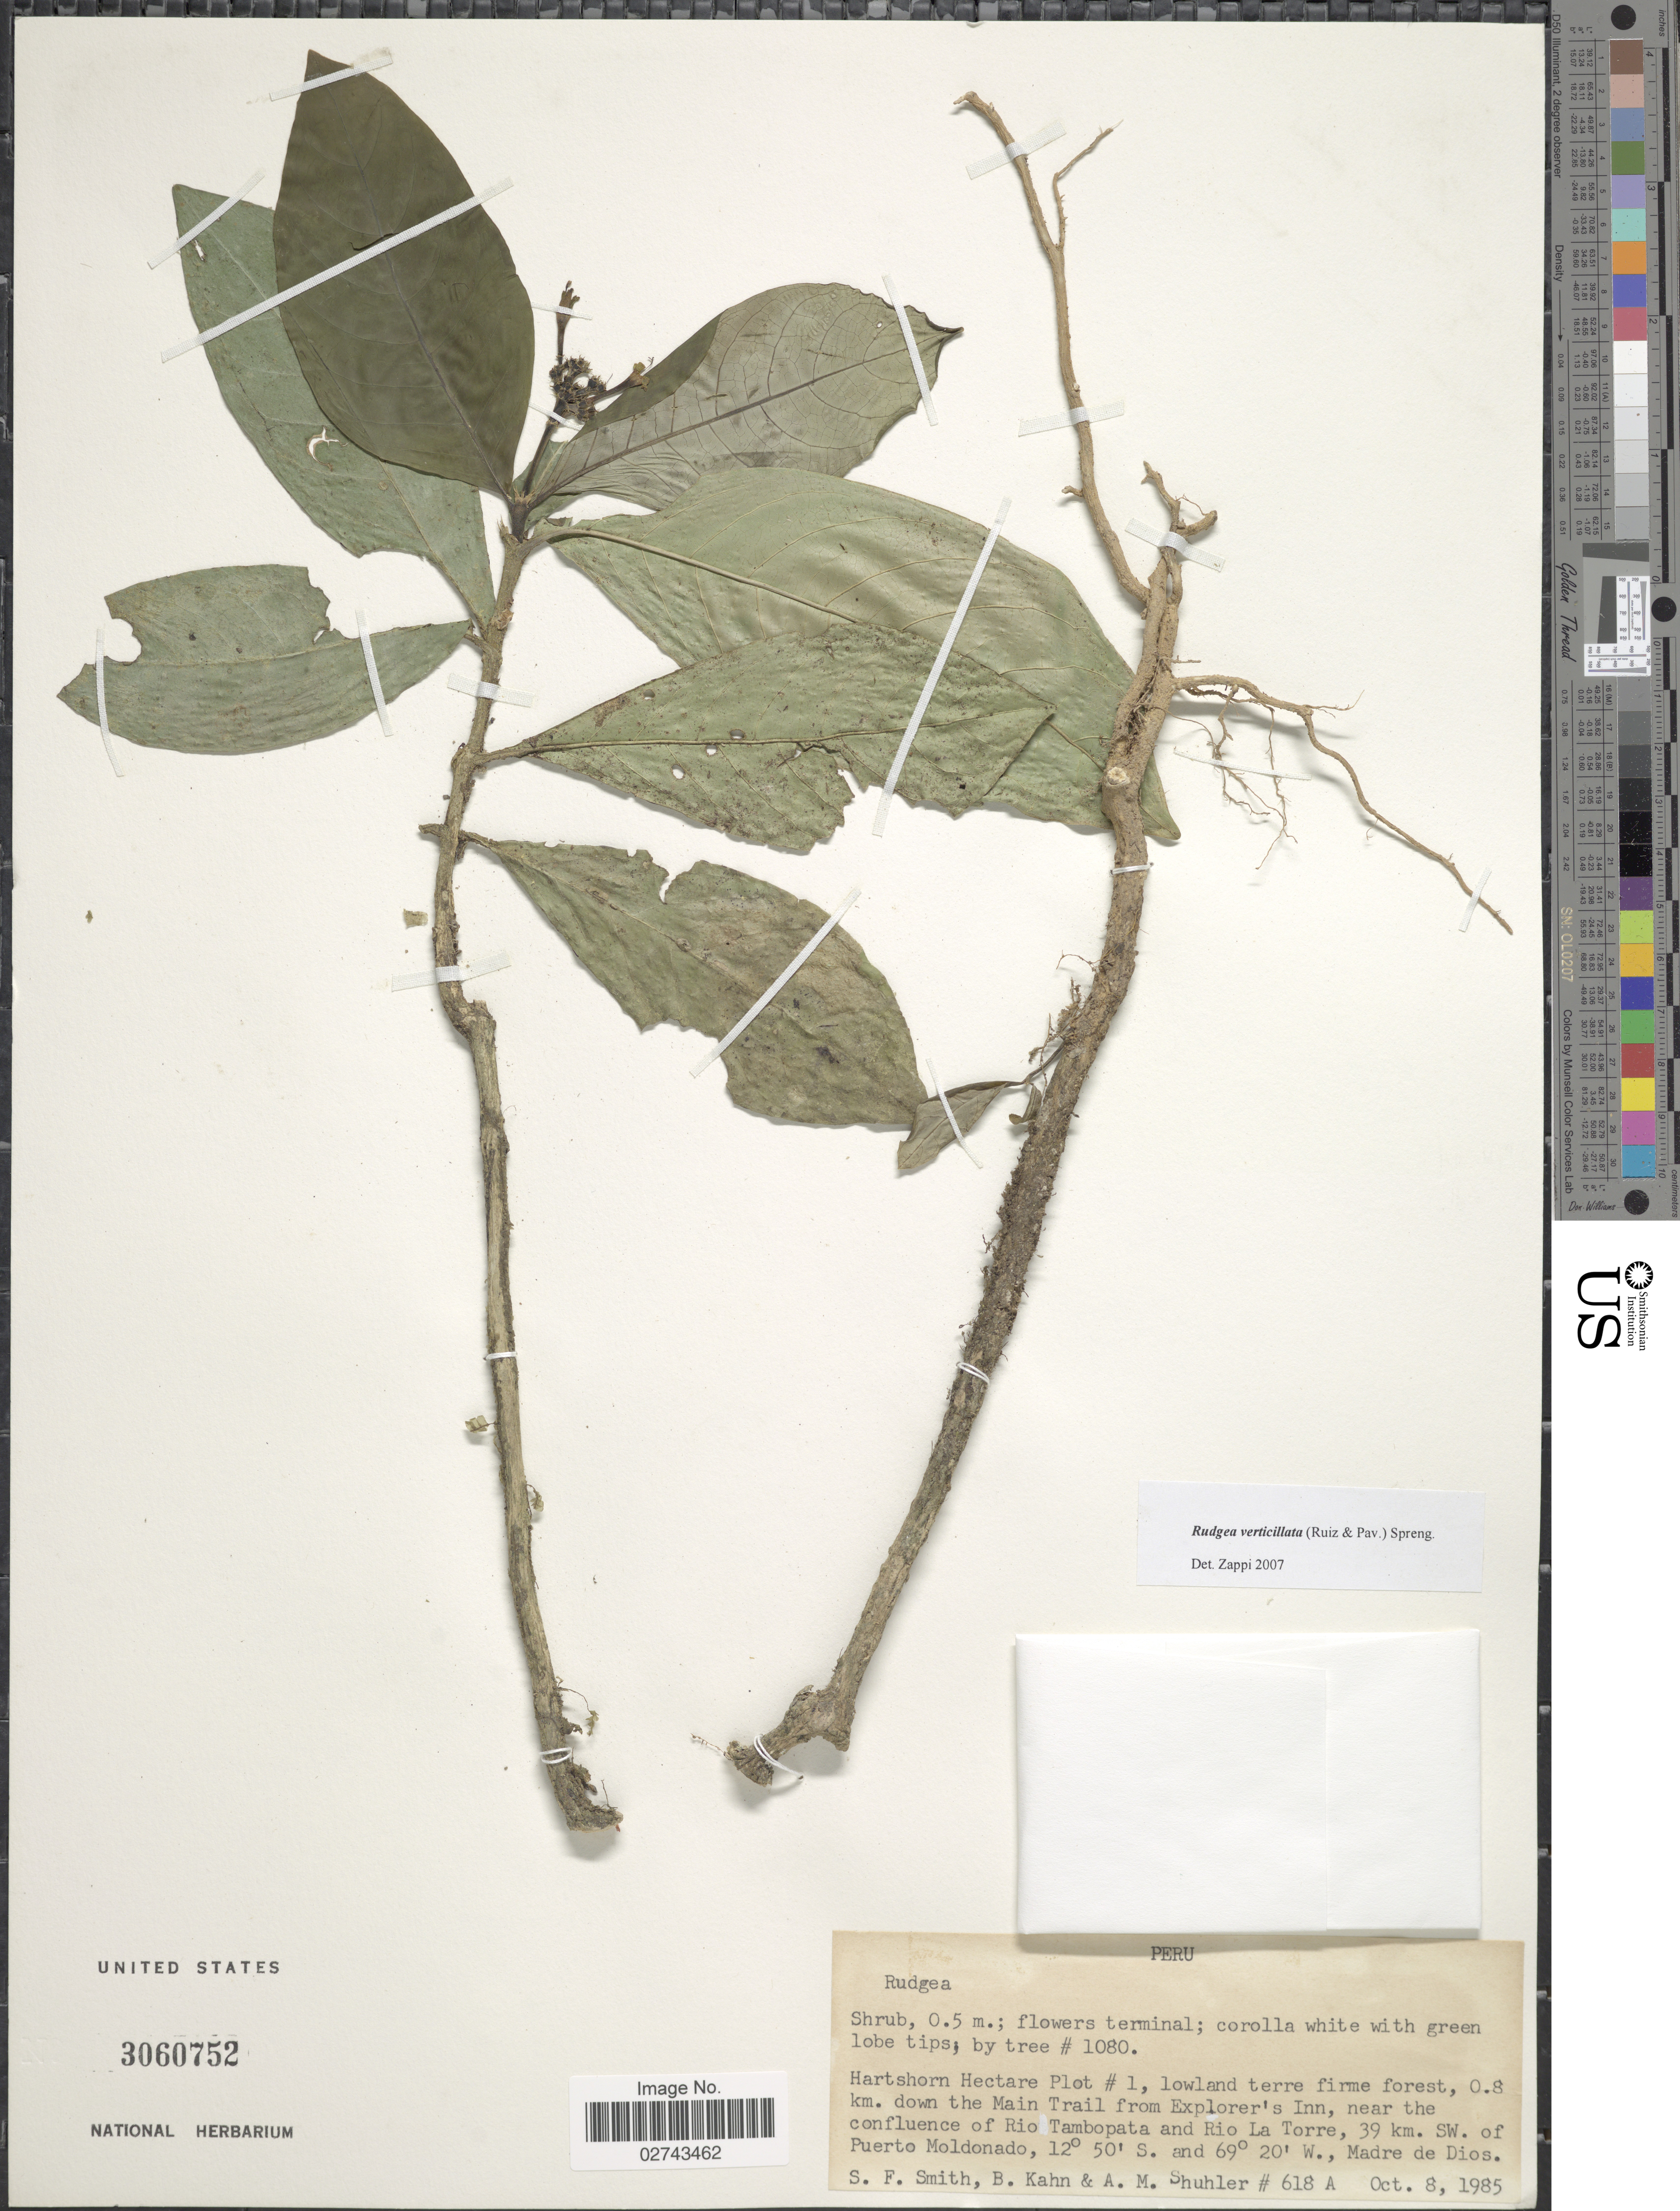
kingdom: Plantae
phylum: Tracheophyta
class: Magnoliopsida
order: Gentianales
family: Rubiaceae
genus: Rudgea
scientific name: Rudgea verticillata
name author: (Ruiz & Pav.) Spreng.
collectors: S.F. Smith, B. Kahn & A. Shuhler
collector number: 618 A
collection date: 1985-10-08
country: Peru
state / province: Madre de Dios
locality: Hartshorn Hectare Pilot # 1, lowland terre firme forest, 0.8 km down the Main Trail from Explorer's Inn, near the confluence of Rio Tambopata and Rio La Torre, 39 km. SW. of Puerto Moldonado, Madre de Dios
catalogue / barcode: US 3060752